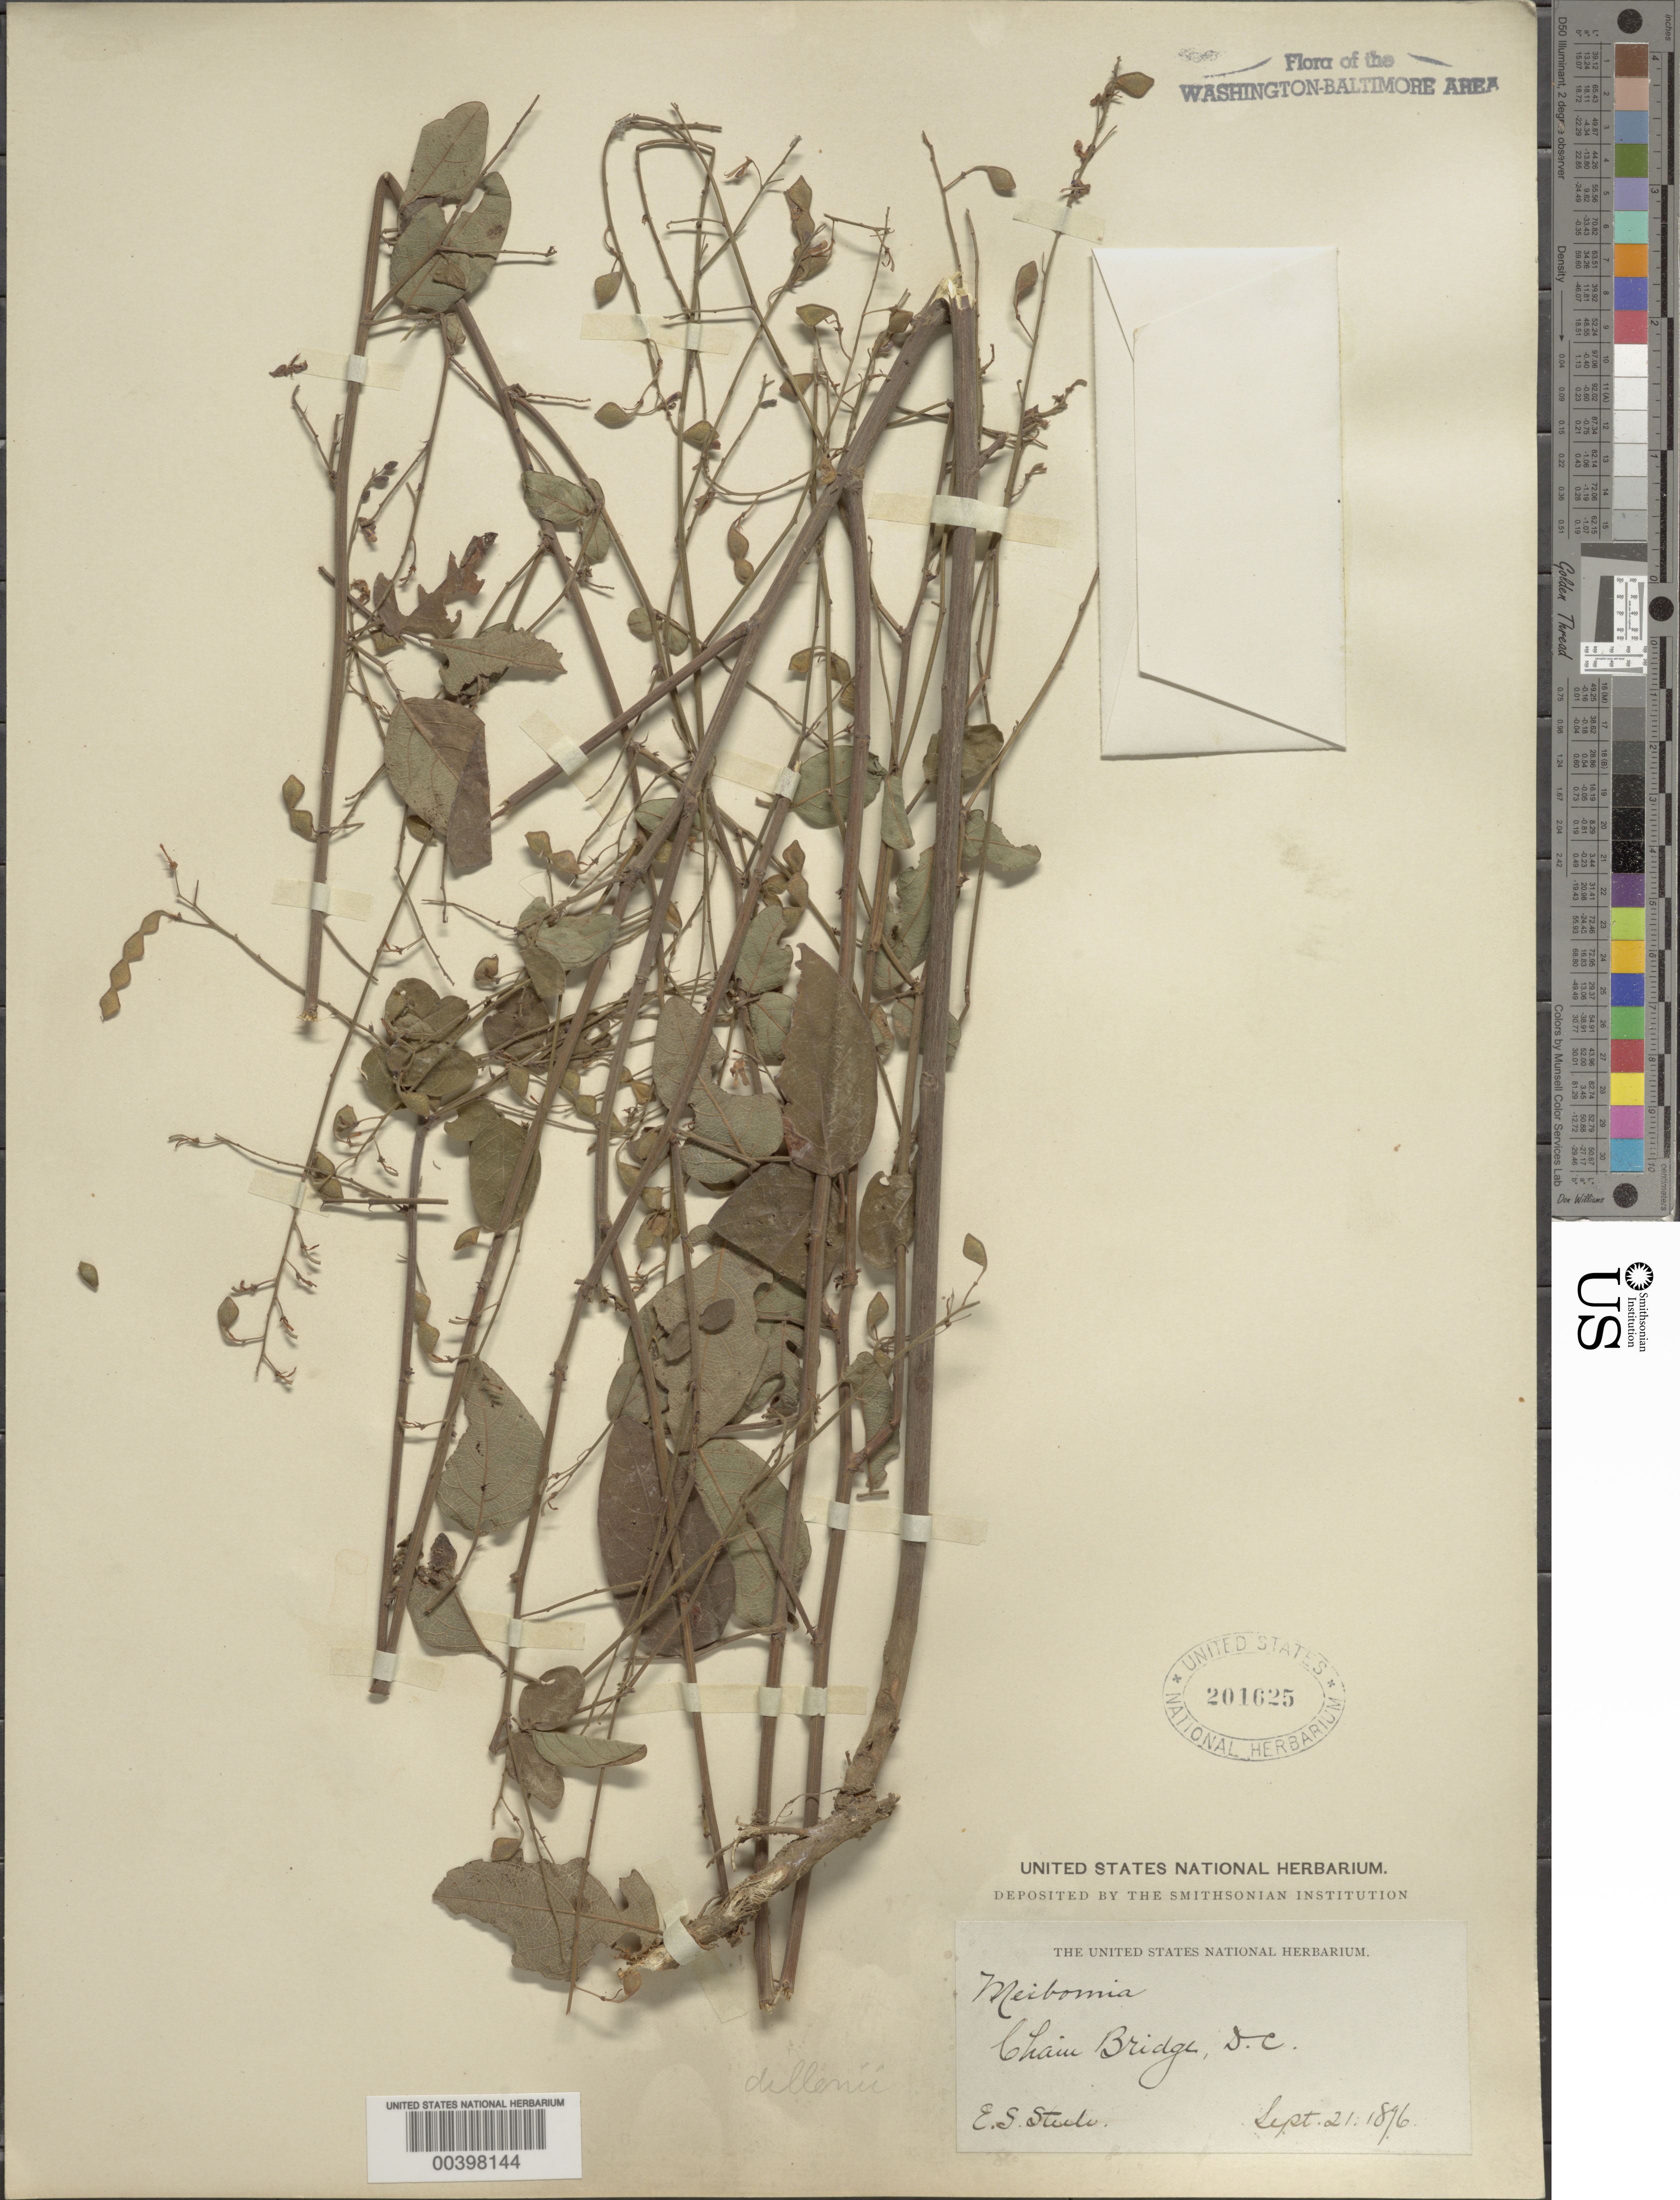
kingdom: Plantae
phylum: Tracheophyta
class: Magnoliopsida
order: Fabales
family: Fabaceae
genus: Desmodium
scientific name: Desmodium glabellum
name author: (Michx.) DC.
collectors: E. Steele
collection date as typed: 21 Sep 1896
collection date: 1896-09-21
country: United States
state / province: District of Columbia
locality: Chain Bridge C. and O. Canal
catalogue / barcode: US 201625